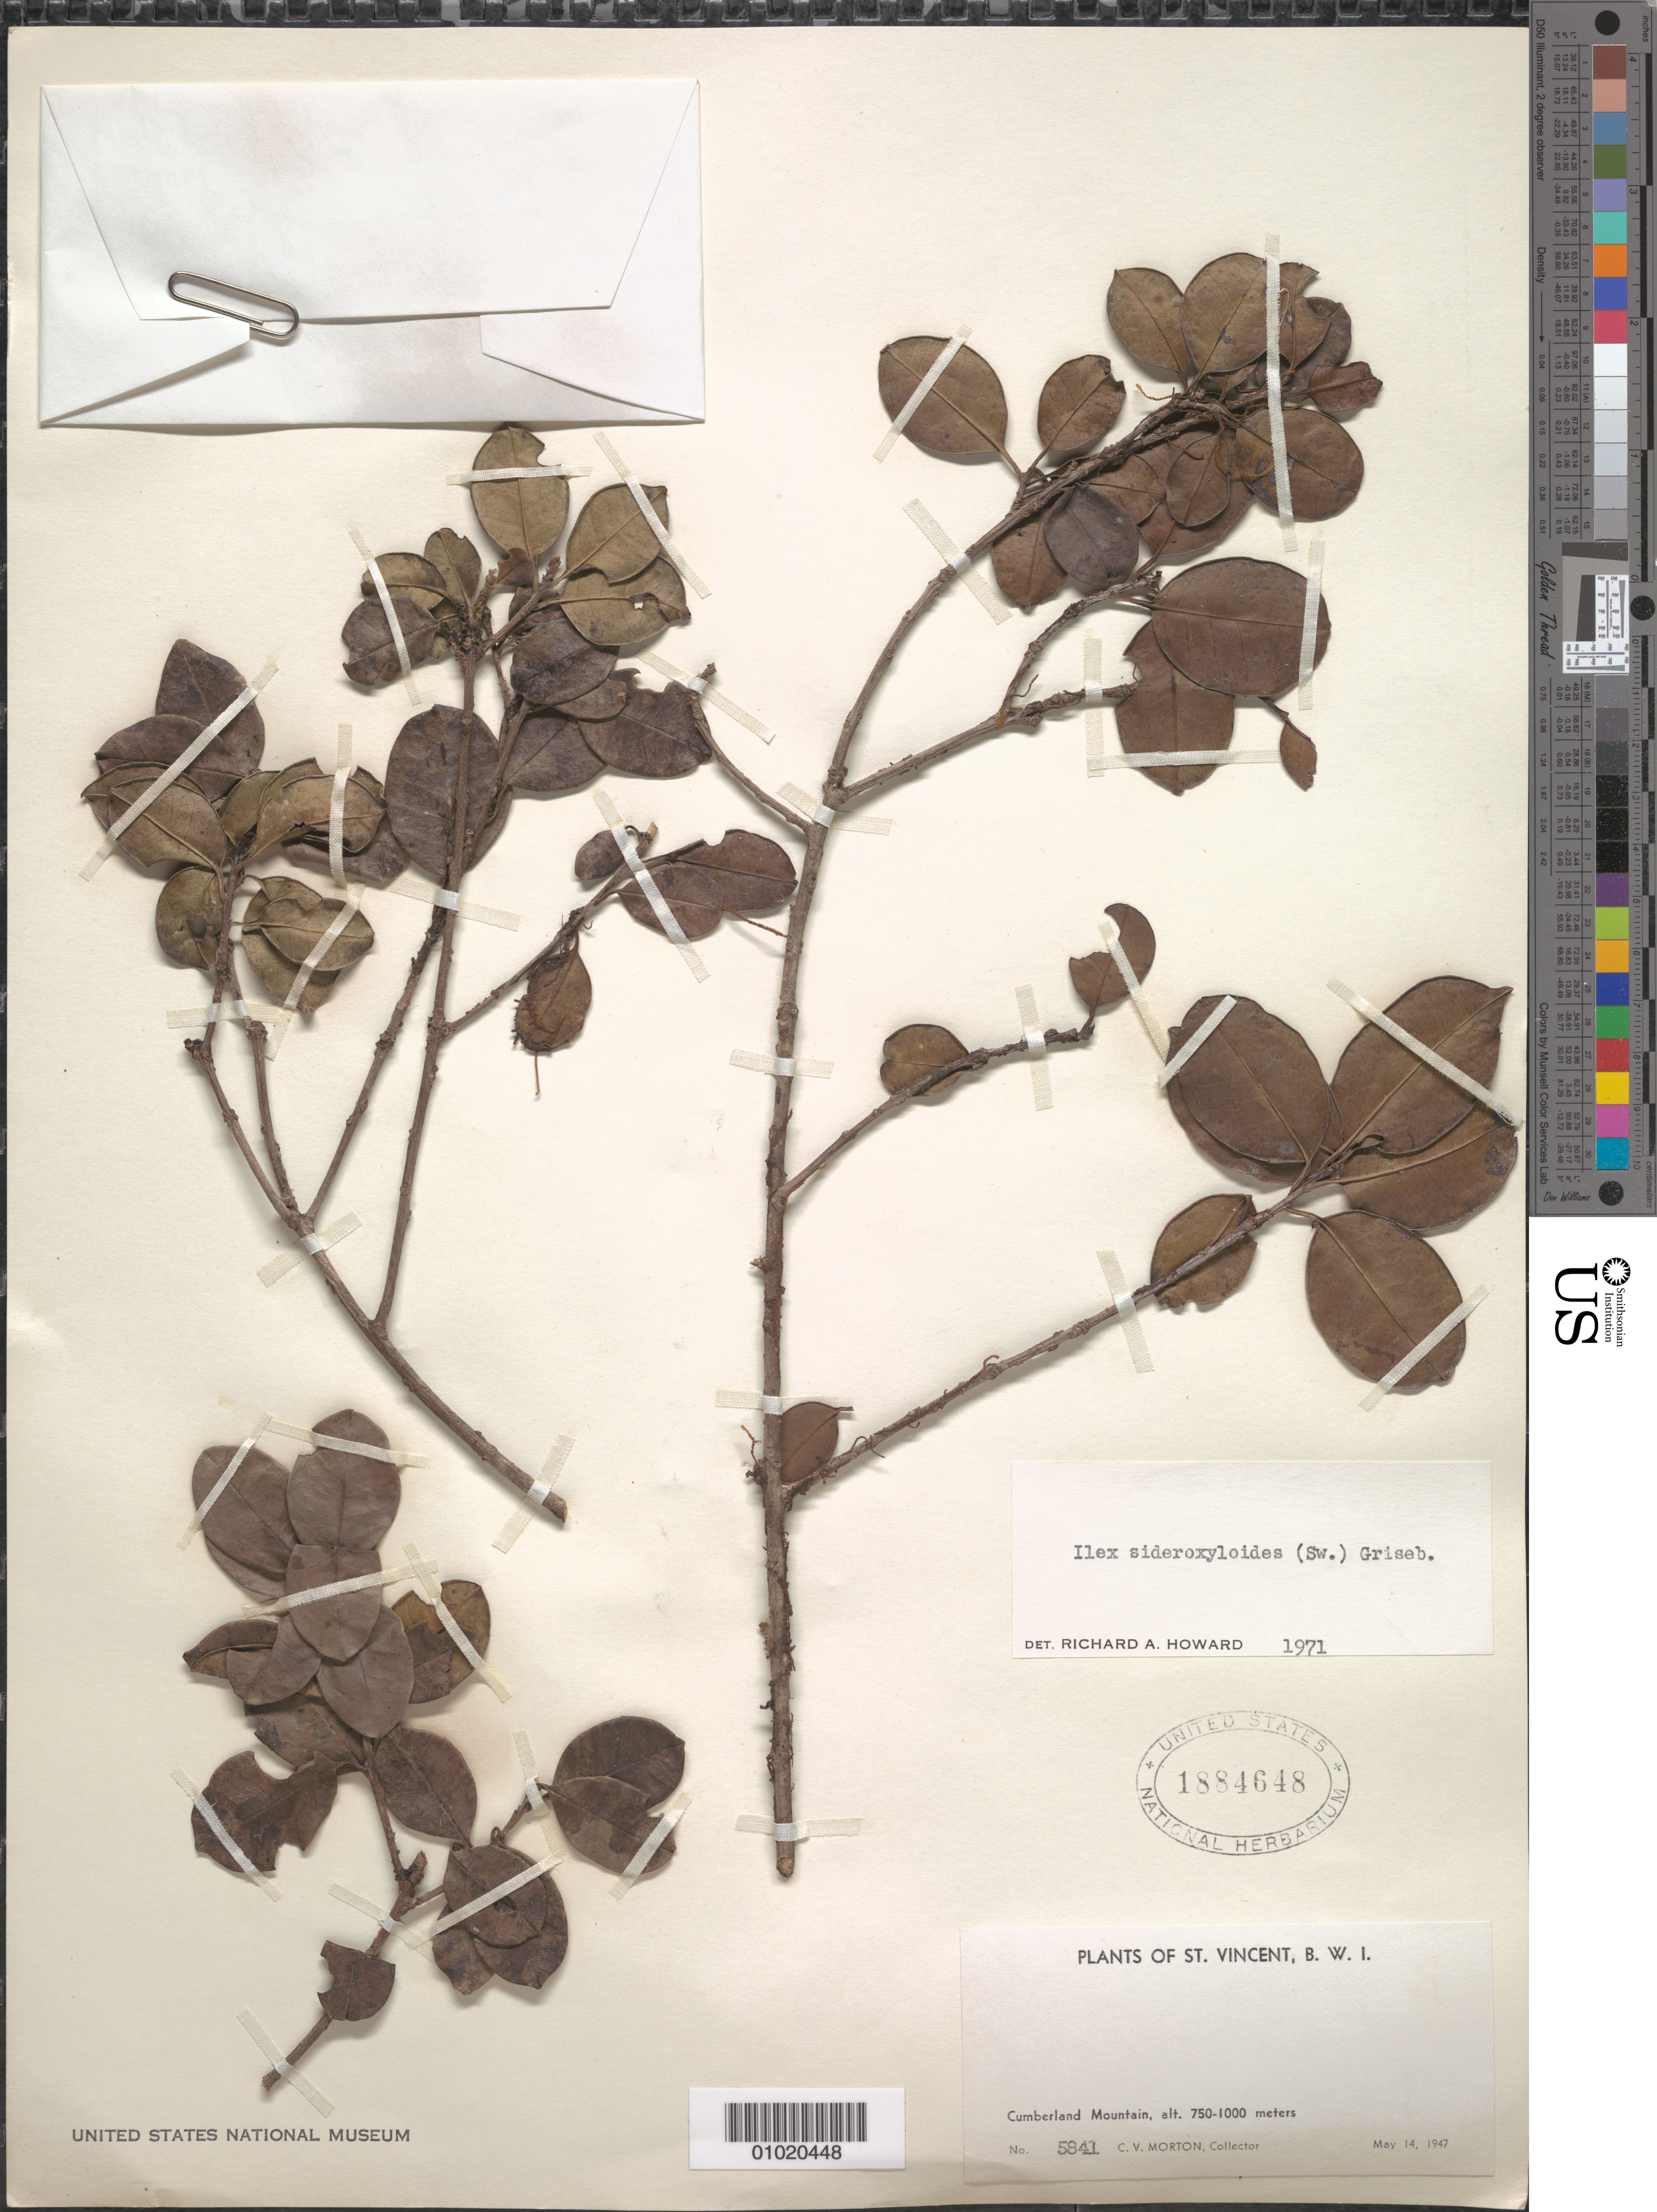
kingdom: Plantae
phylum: Tracheophyta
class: Magnoliopsida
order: Aquifoliales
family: Aquifoliaceae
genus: Ilex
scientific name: Ilex sideroxyloides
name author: (Sw.) Griseb.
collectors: C. V. Morton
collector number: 5841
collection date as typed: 14 May 1947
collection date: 1947-05-14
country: St. Vincent - Grenadines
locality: Cumberland Mountain.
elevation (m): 750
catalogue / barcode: US 1884648